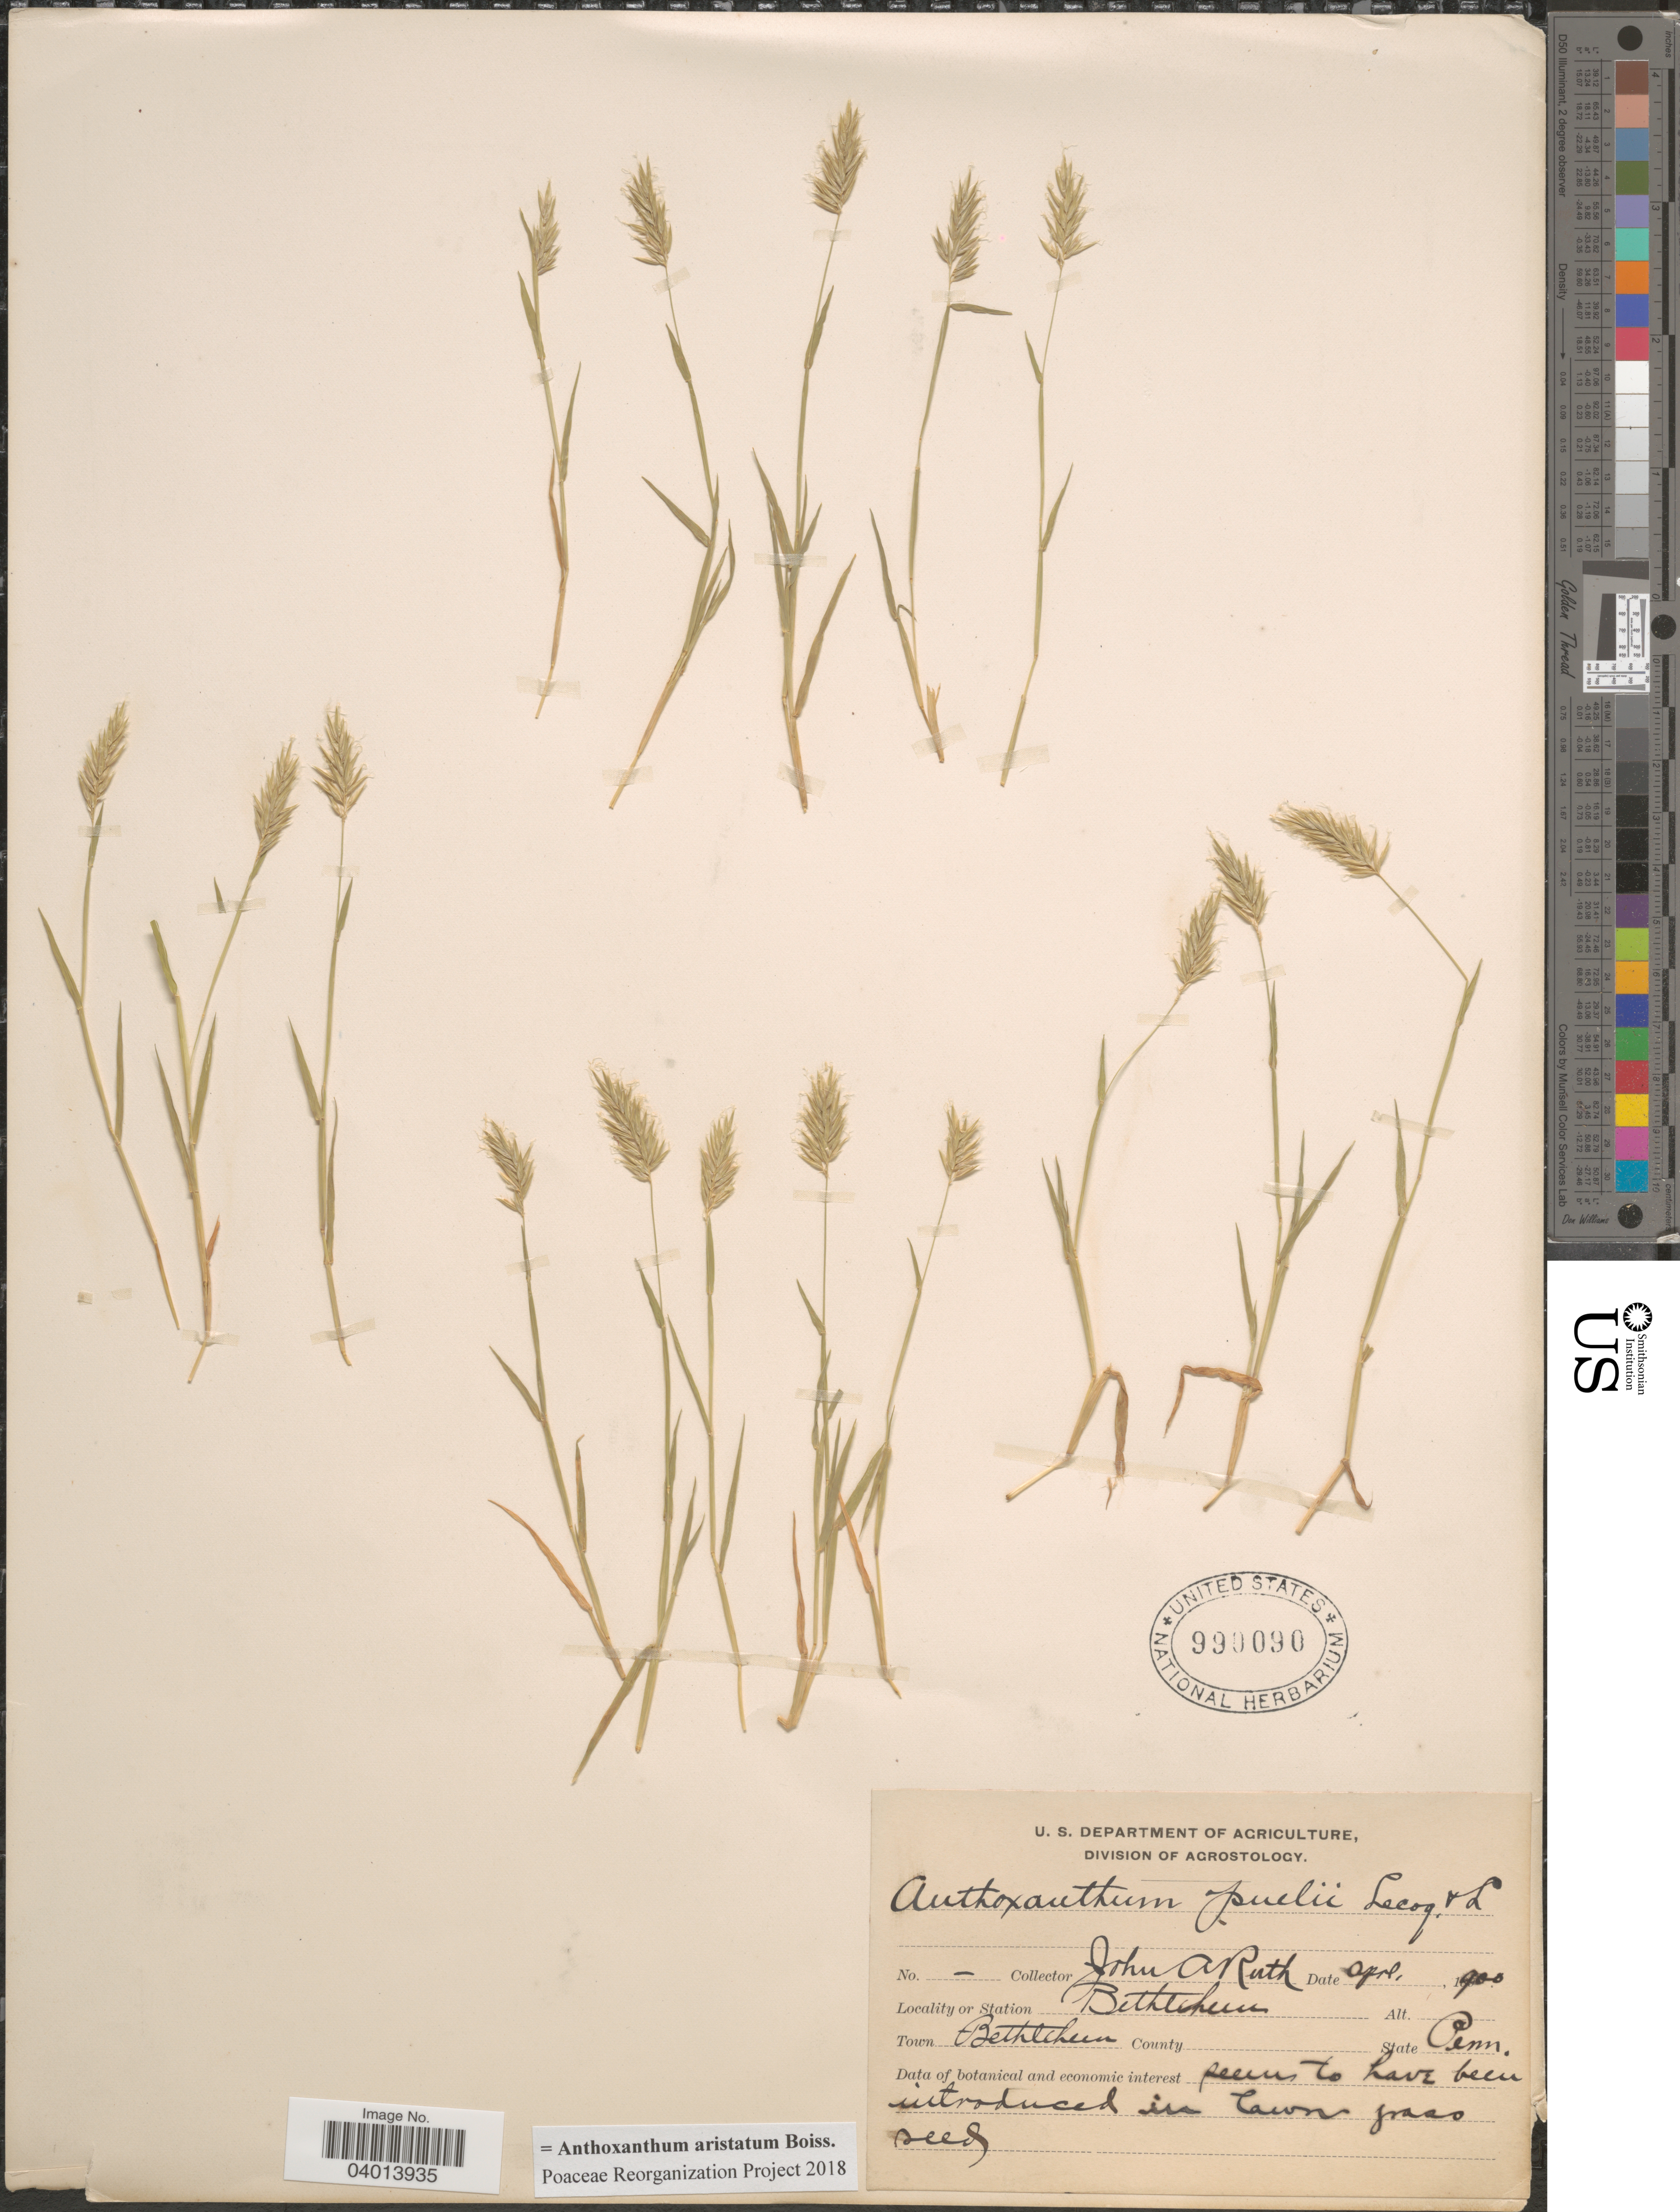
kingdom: Plantae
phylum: Tracheophyta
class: Liliopsida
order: Poales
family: Poaceae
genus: Anthoxanthum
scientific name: Anthoxanthum aristatum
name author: Boiss.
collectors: J. Ruth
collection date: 1900-04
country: United States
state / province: Pennsylvania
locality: Station Bethlehem. Town Bethlehem.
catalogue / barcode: US 990090